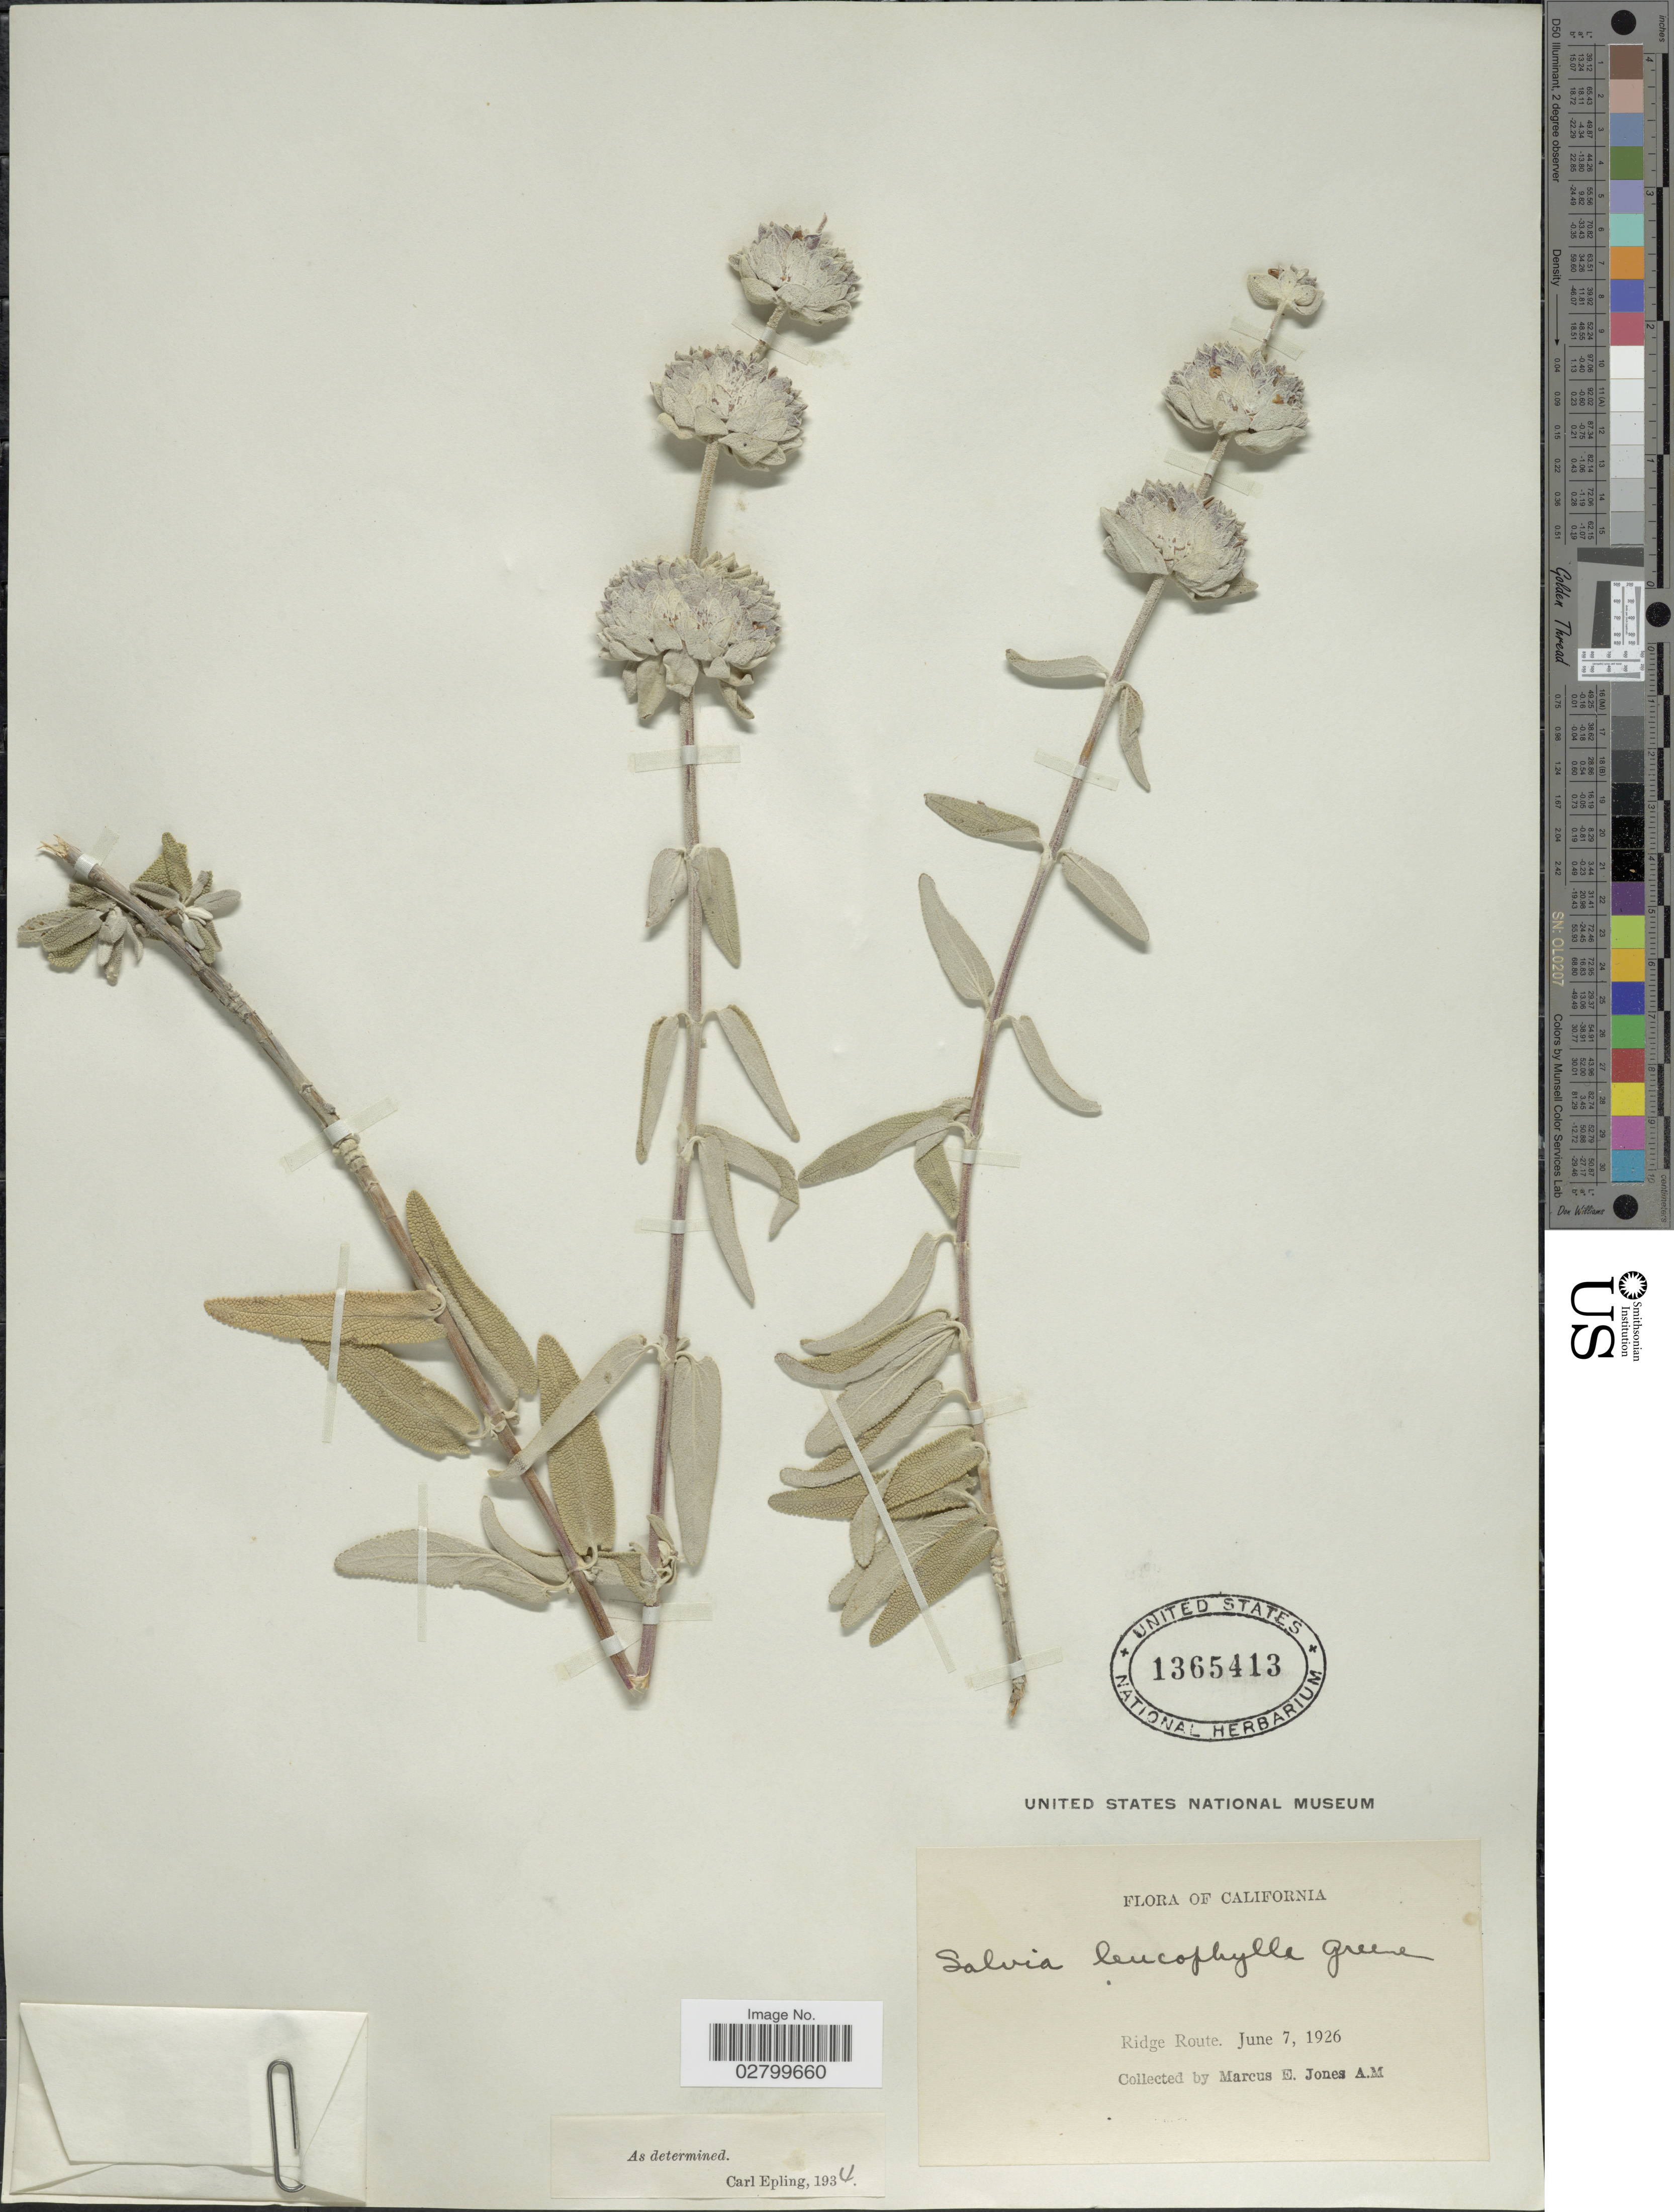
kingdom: Plantae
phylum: Tracheophyta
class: Magnoliopsida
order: Lamiales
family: Lamiaceae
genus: Salvia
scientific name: Salvia leucophylla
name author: Greene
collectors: M. E. Jones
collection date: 1926-06-07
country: United States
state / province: California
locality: Ridge Route.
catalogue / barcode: US 1365413